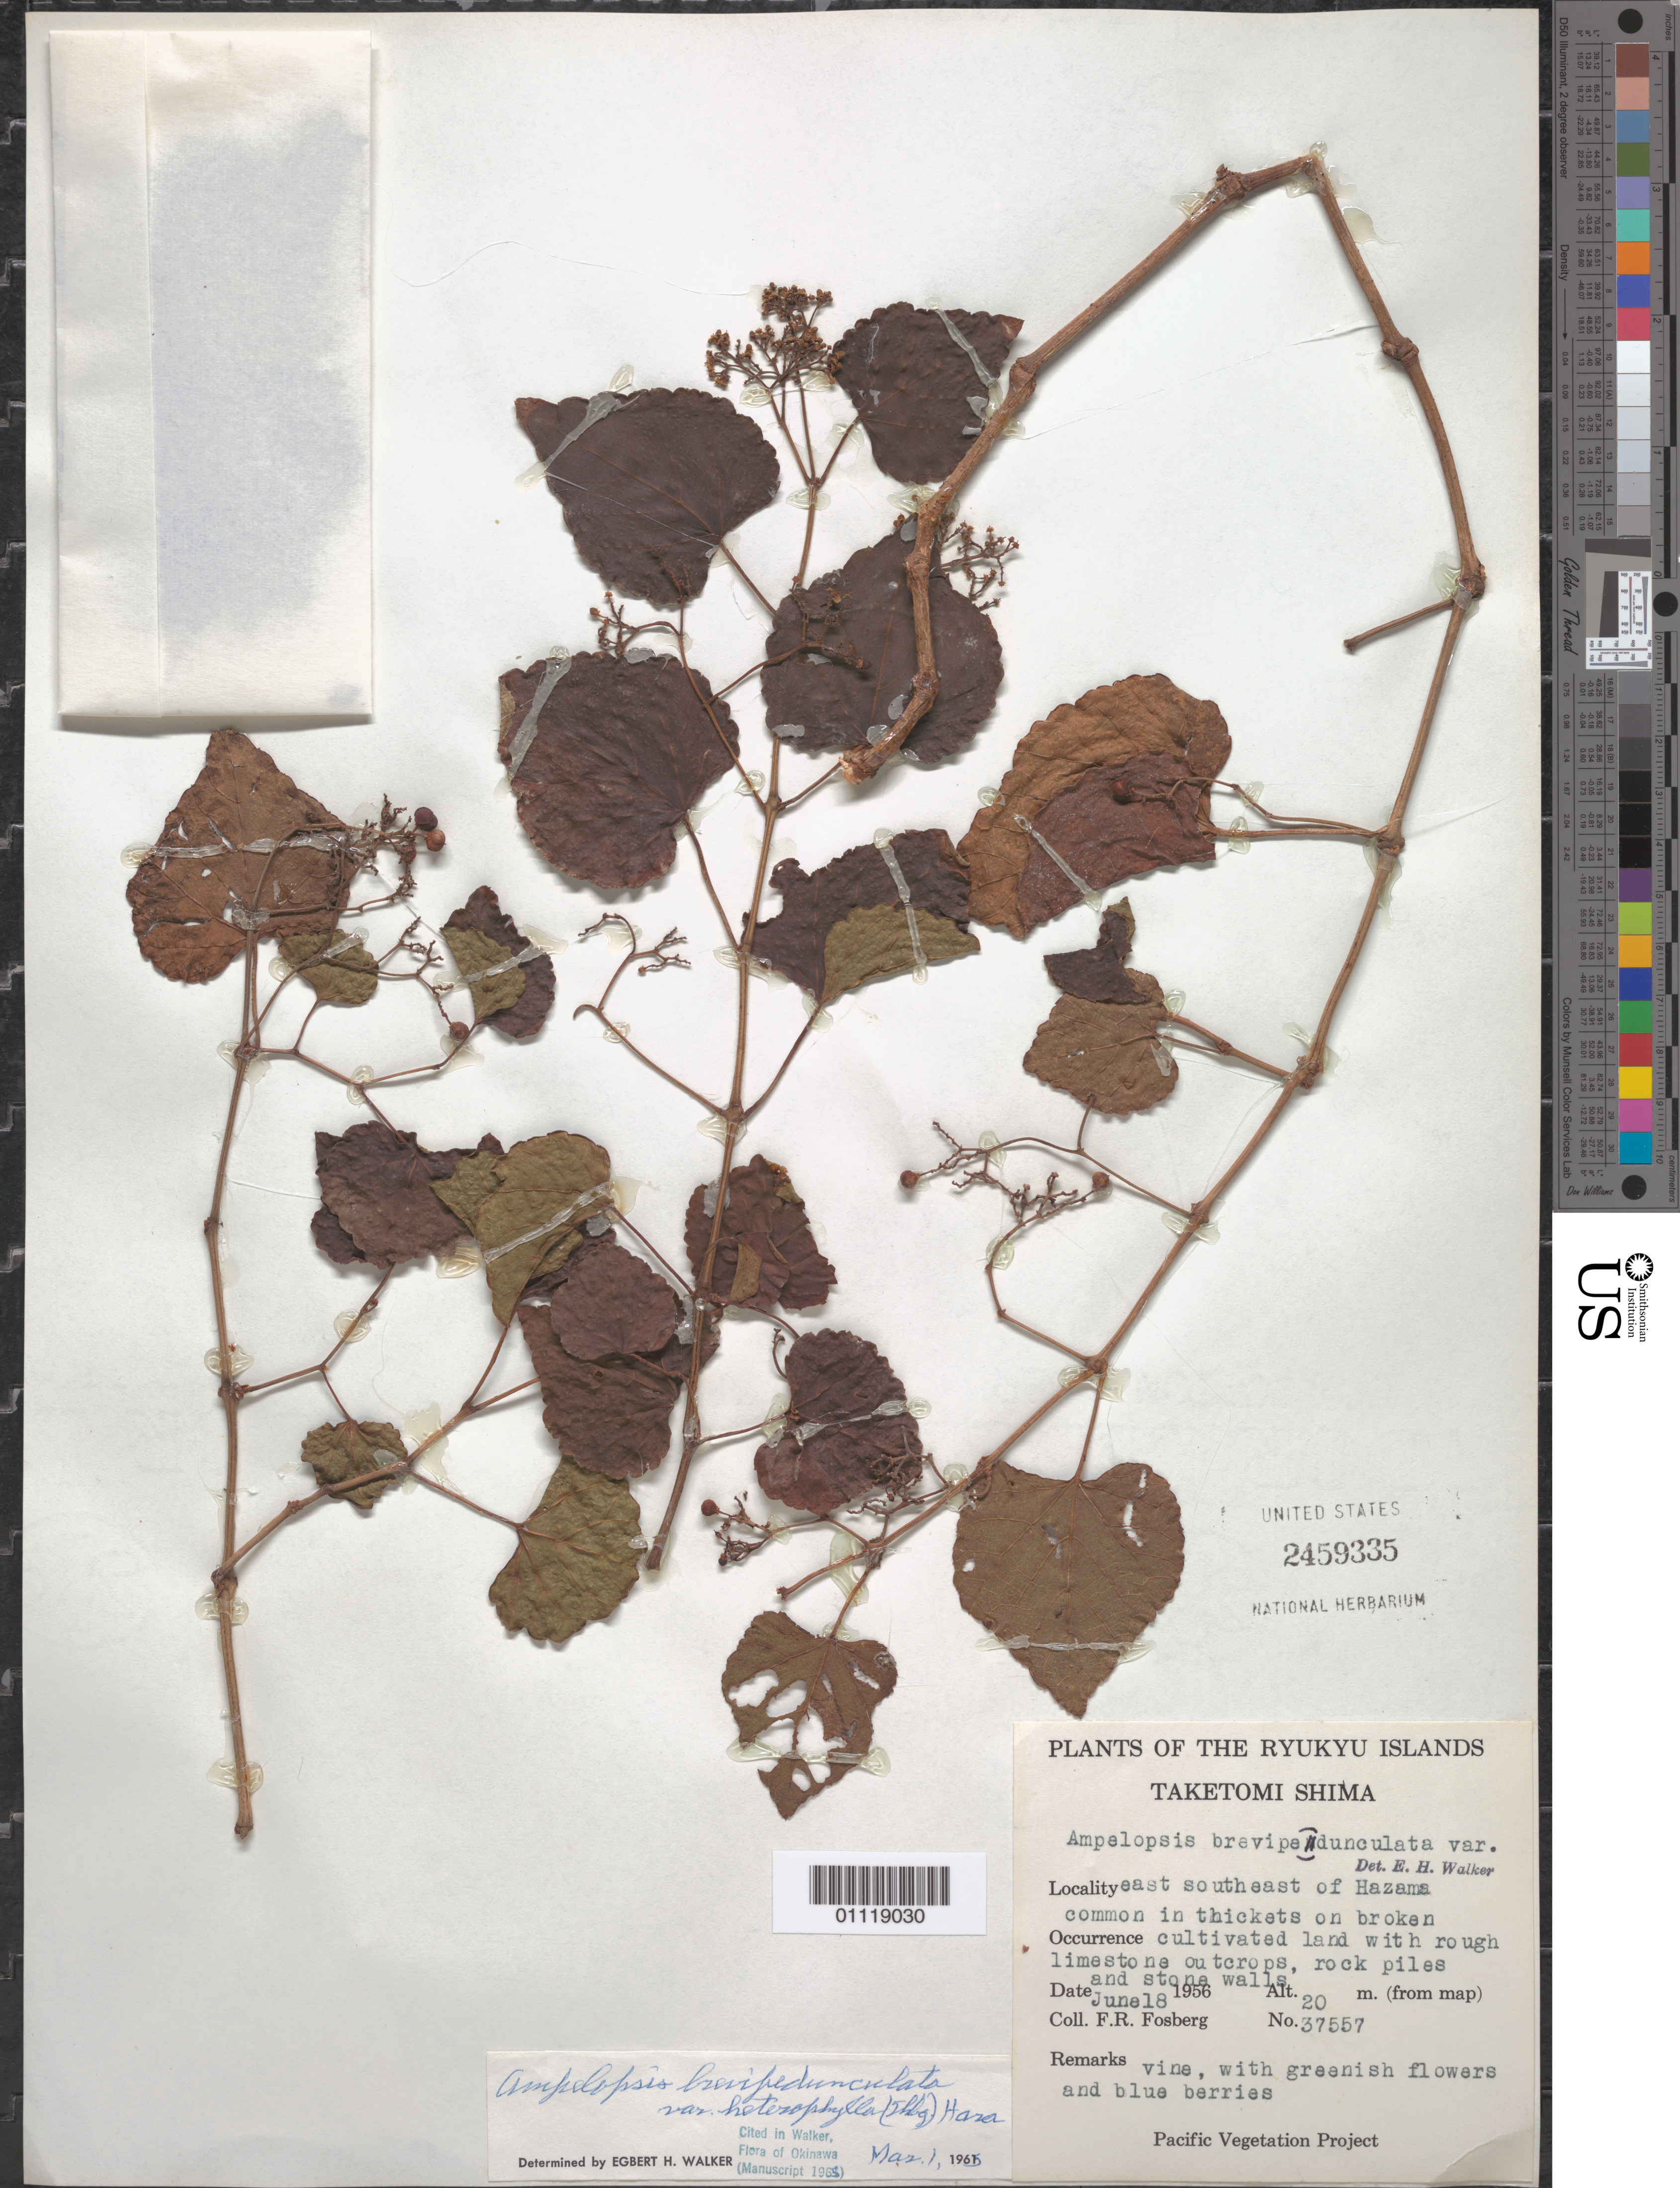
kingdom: Plantae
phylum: Tracheophyta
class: Magnoliopsida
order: Vitales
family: Vitaceae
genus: Ampelopsis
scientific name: Ampelopsis brevipedunculata var. heterophylla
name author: (Thunb.) H. Hara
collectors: F. R. Fosberg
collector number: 37557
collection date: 1956-06-18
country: Japan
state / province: Okinawa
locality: Ryukyu Islands. Taketomi Shima. E southeast of Hazama.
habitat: Cultivated land with rough limestone outcrops, rock piles and stone walls. Vine.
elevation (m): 20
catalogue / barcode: US 2459335